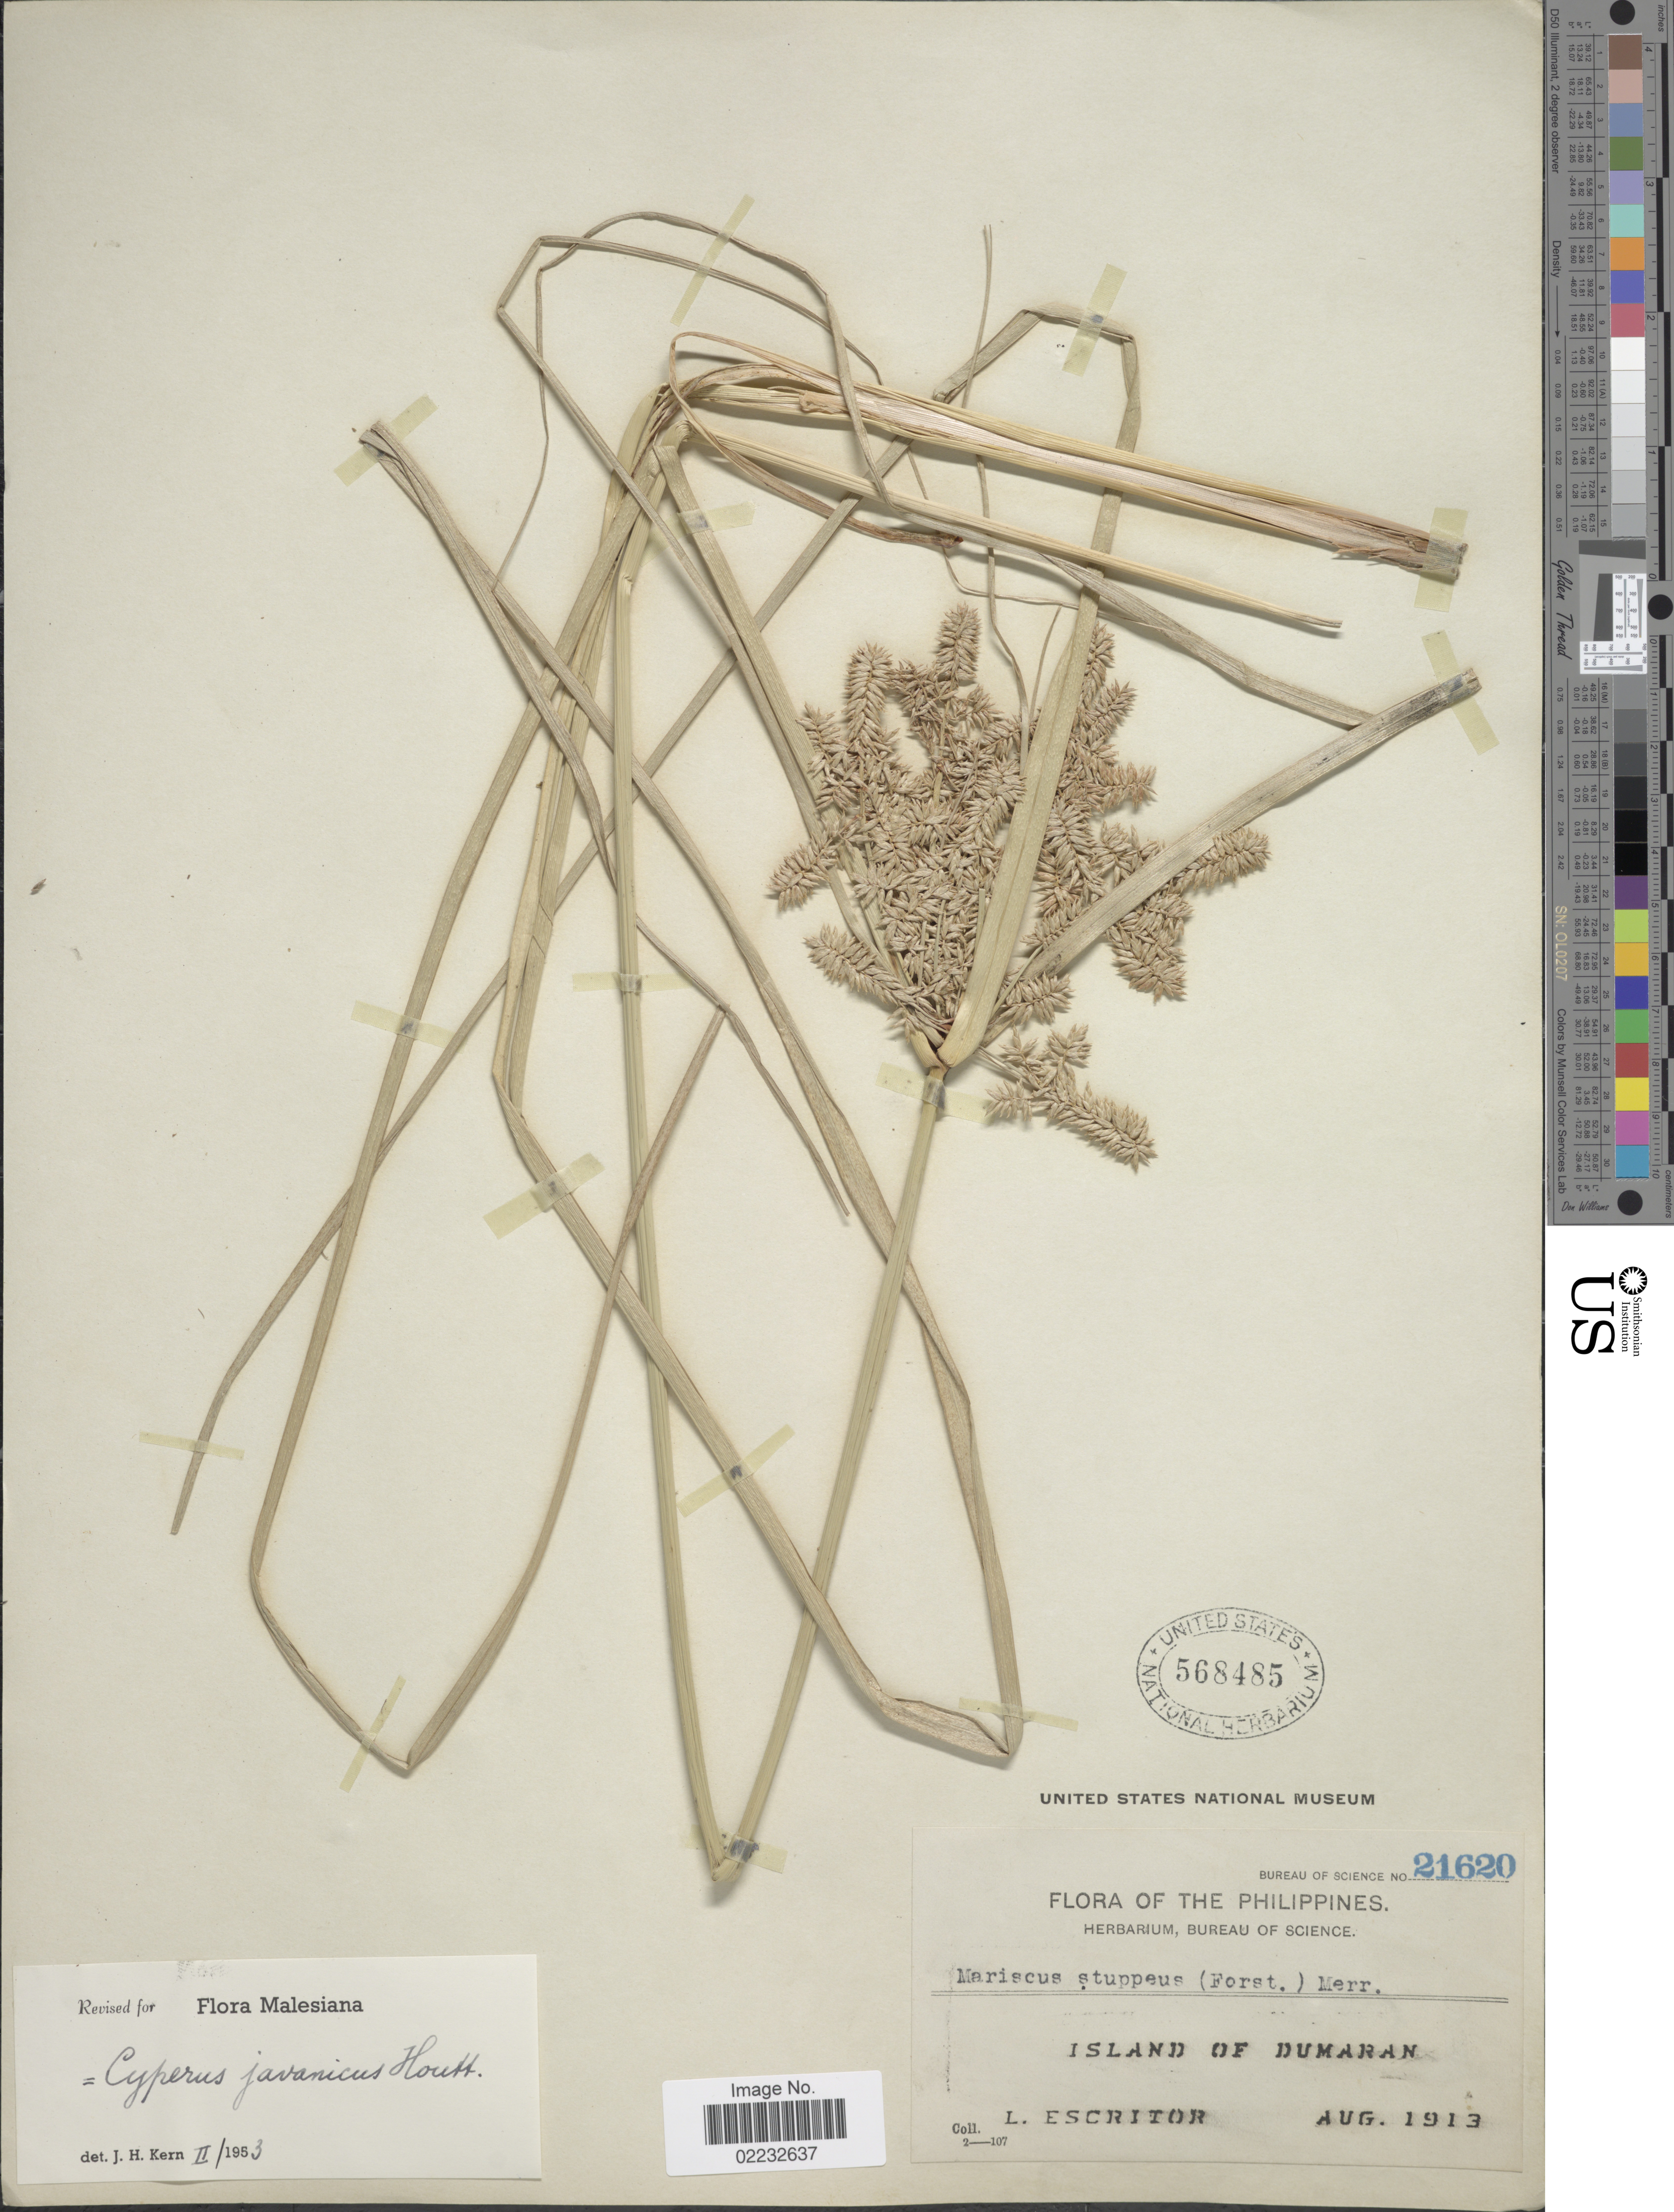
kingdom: Plantae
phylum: Tracheophyta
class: Liliopsida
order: Poales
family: Cyperaceae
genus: Cyperus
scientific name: Cyperus javanicus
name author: Houtt.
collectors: L. Escritor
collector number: Bureau of Science 21620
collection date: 1913-08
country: Philippines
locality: Island of Dumaran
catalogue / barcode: US 568485